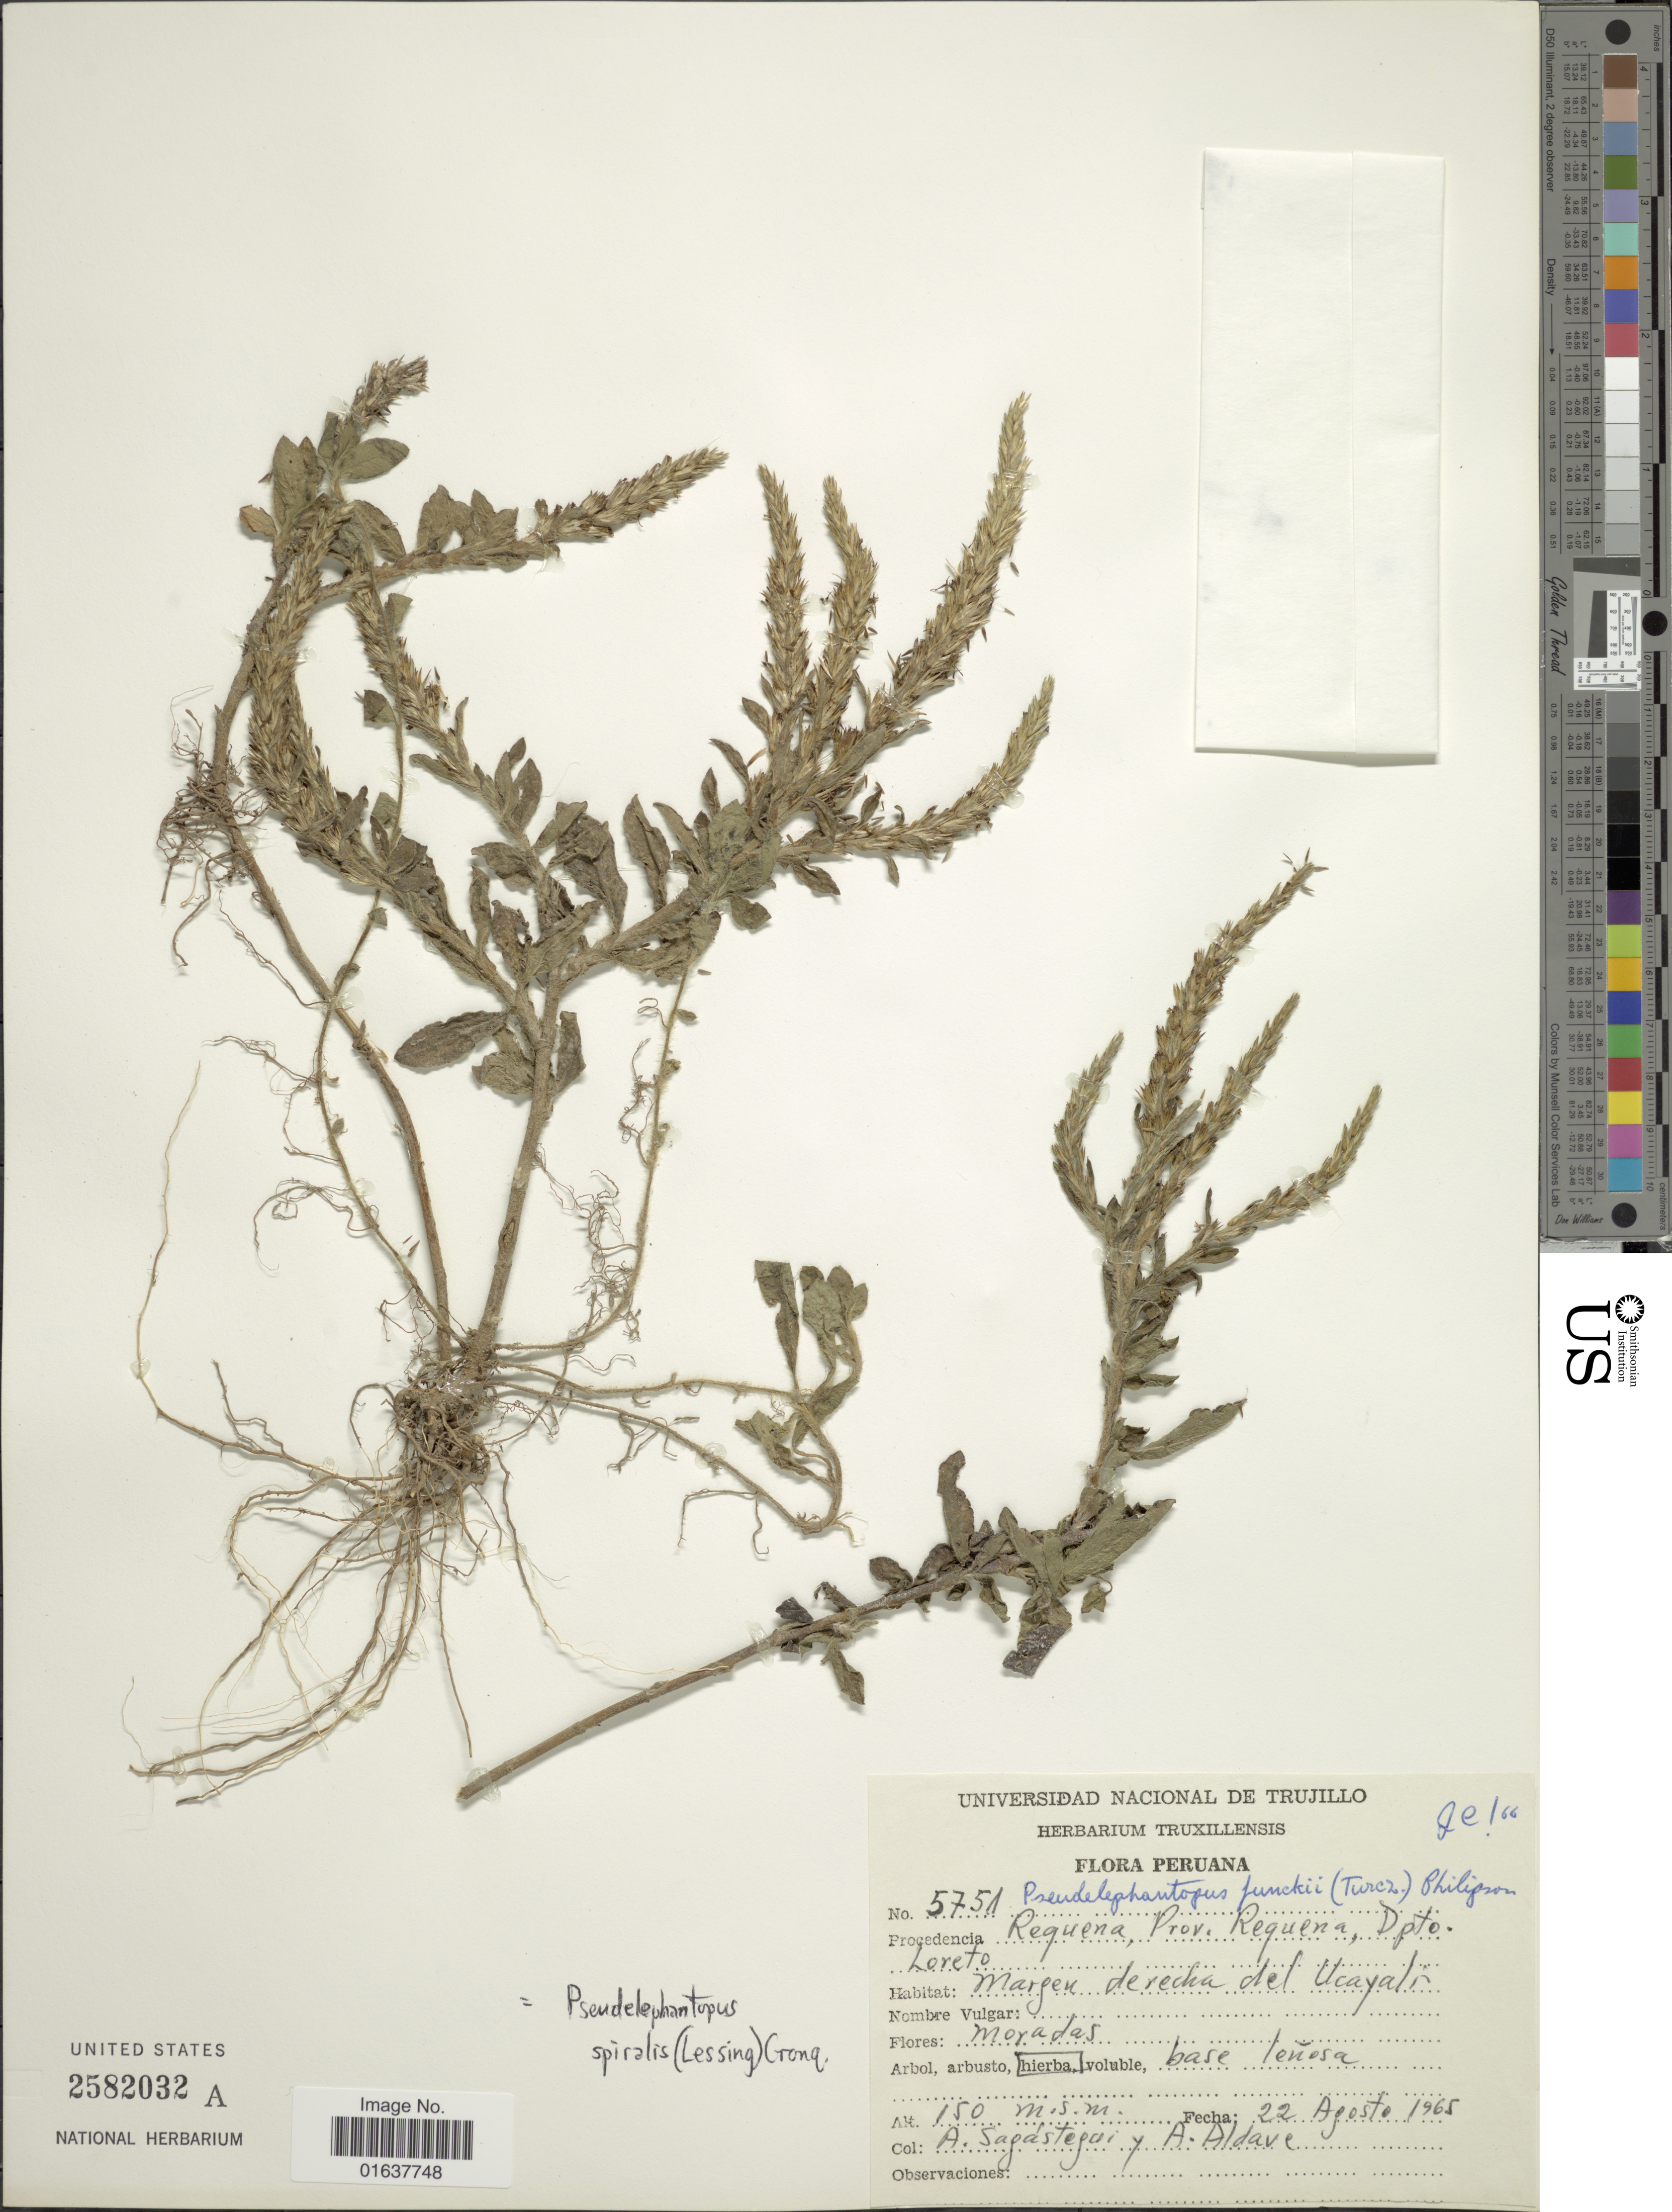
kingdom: Plantae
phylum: Tracheophyta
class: Magnoliopsida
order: Asterales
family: Asteraceae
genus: Pseudelephantopus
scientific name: Pseudelephantopus spiralis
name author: (Less.) Cronquist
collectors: A. Sagástegui A. & A. Aldave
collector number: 5751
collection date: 1965-08-22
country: Peru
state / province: Loreto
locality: Requena, Prov. Requena, Dpto. Loreto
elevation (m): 150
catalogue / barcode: US 2582032A